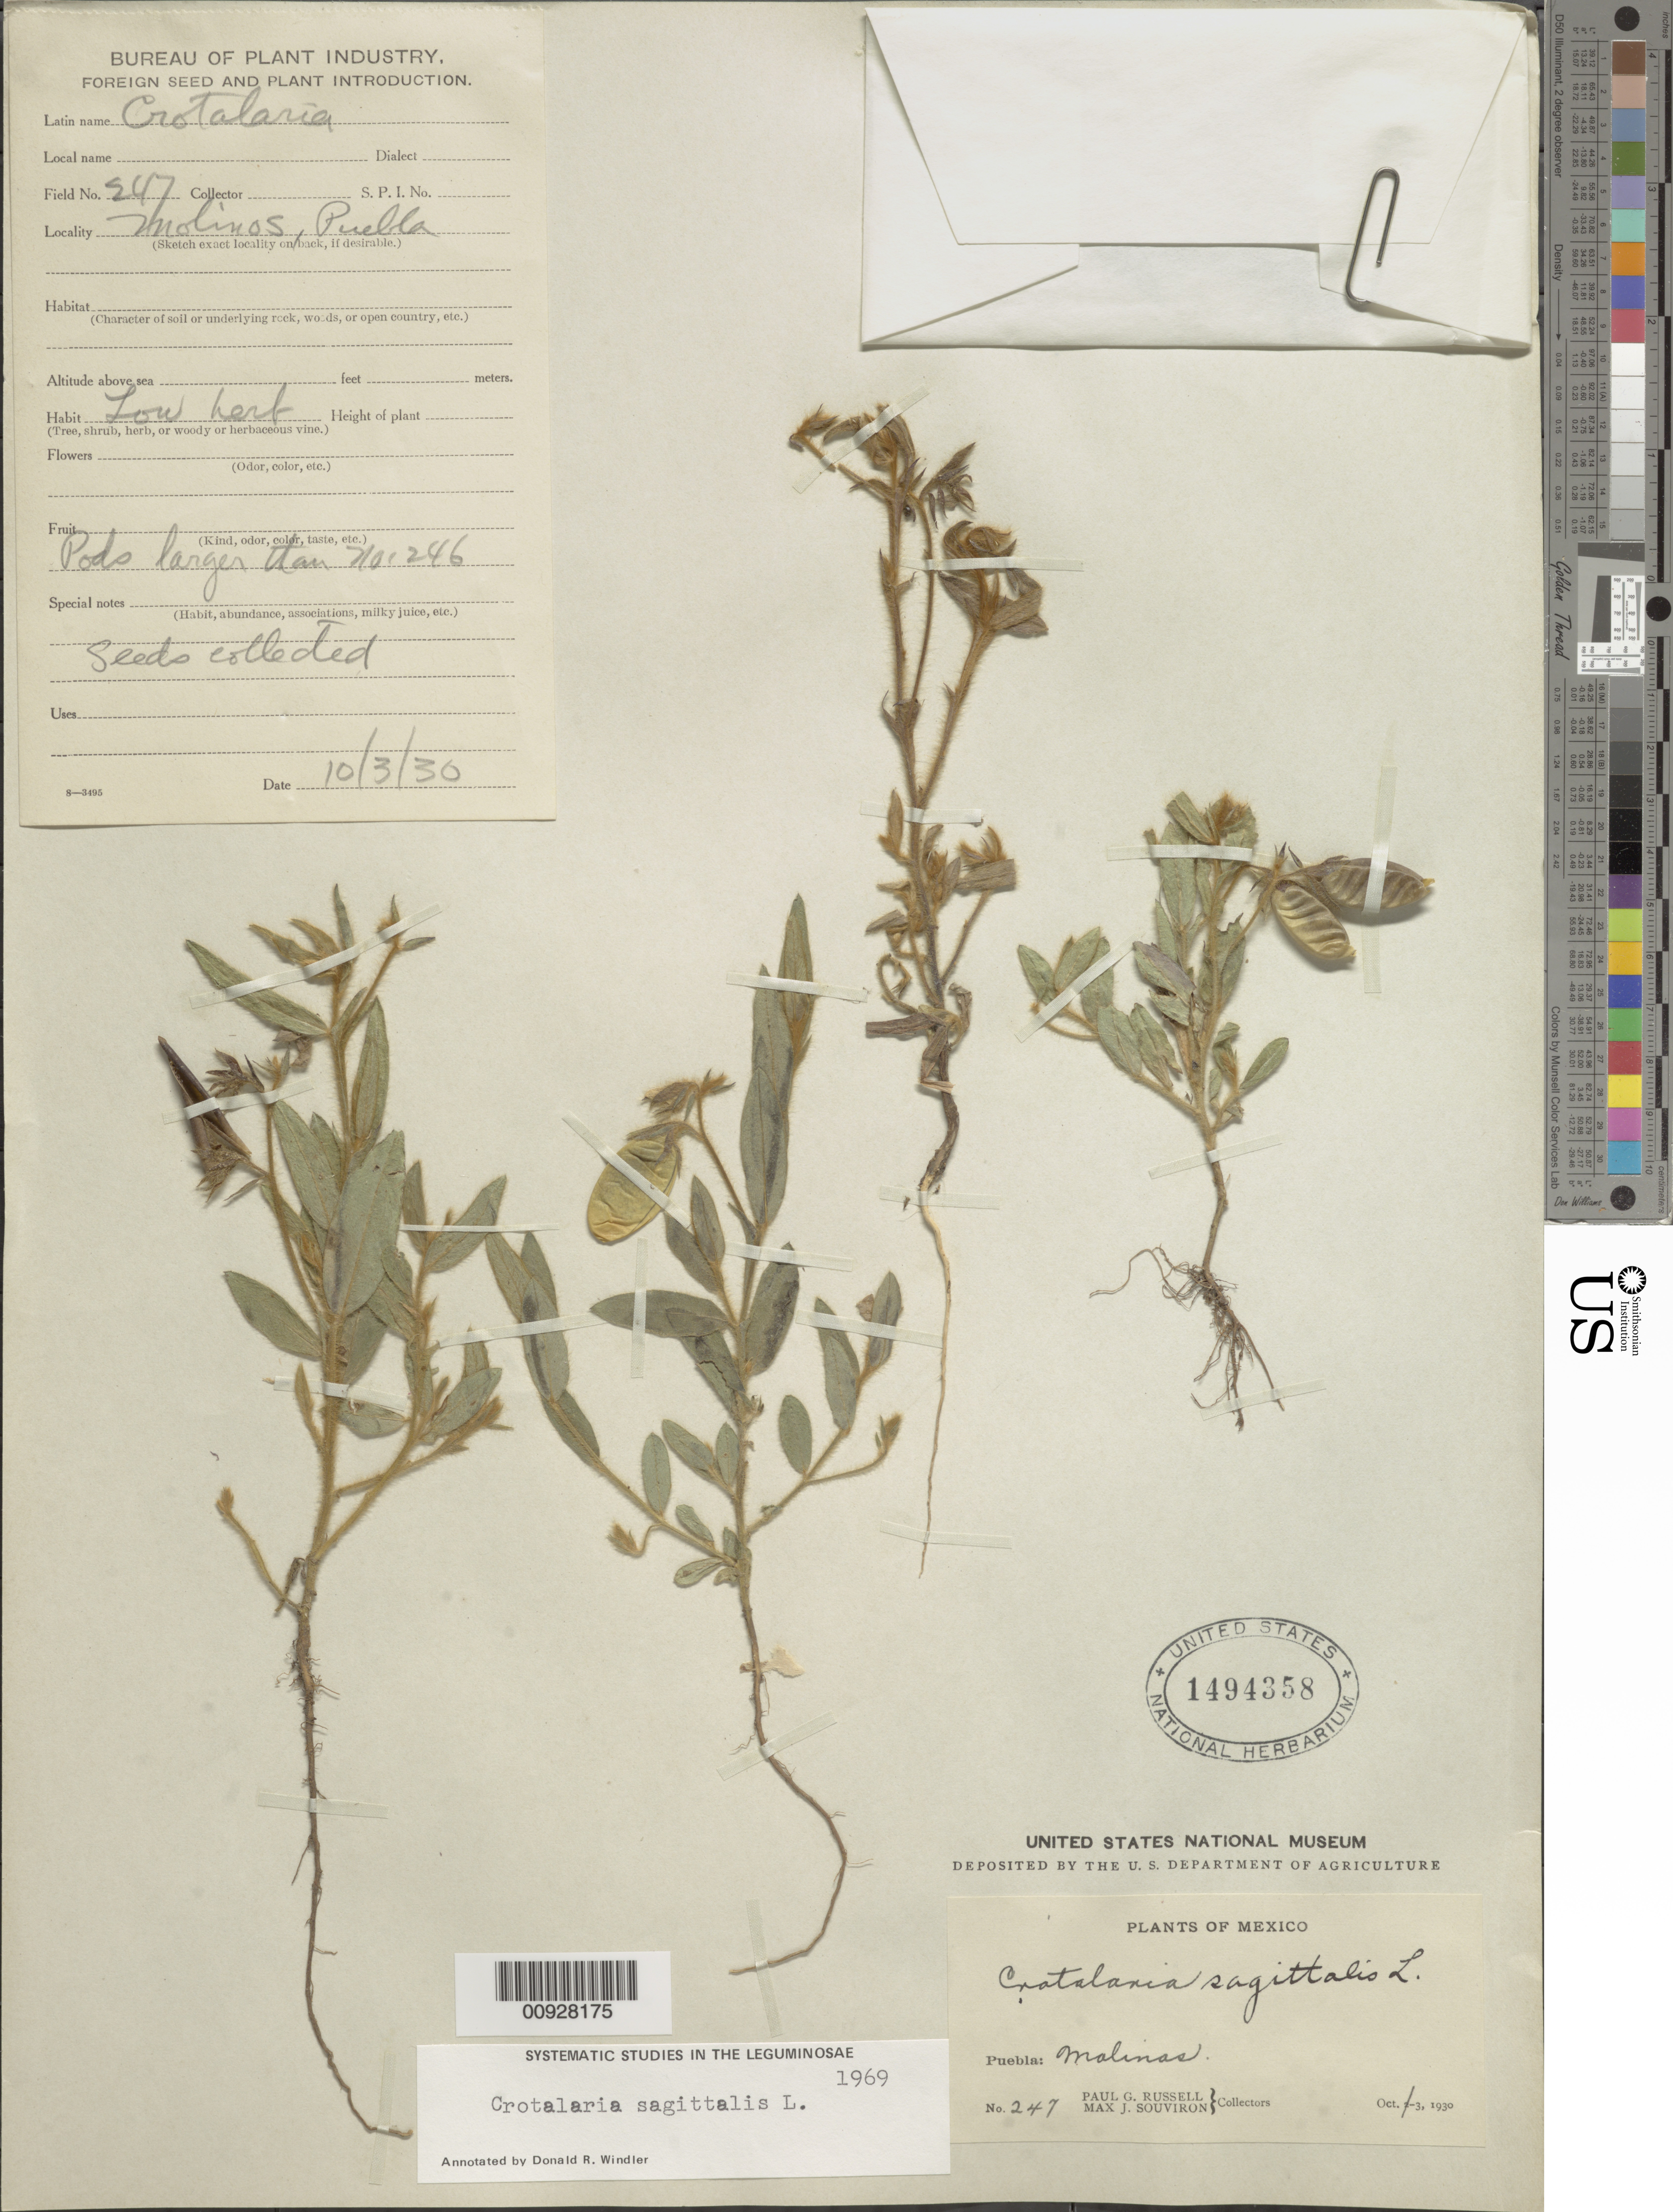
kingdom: Plantae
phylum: Tracheophyta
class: Magnoliopsida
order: Fabales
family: Fabaceae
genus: Crotalaria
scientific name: Crotalaria sagittalis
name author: L.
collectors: P. G. Russell & M. J. Souviron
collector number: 247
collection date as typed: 03 Oct 1930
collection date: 1930-10-03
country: Mexico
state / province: Puebla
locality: Puebla: Molinos.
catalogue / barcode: US 1494358